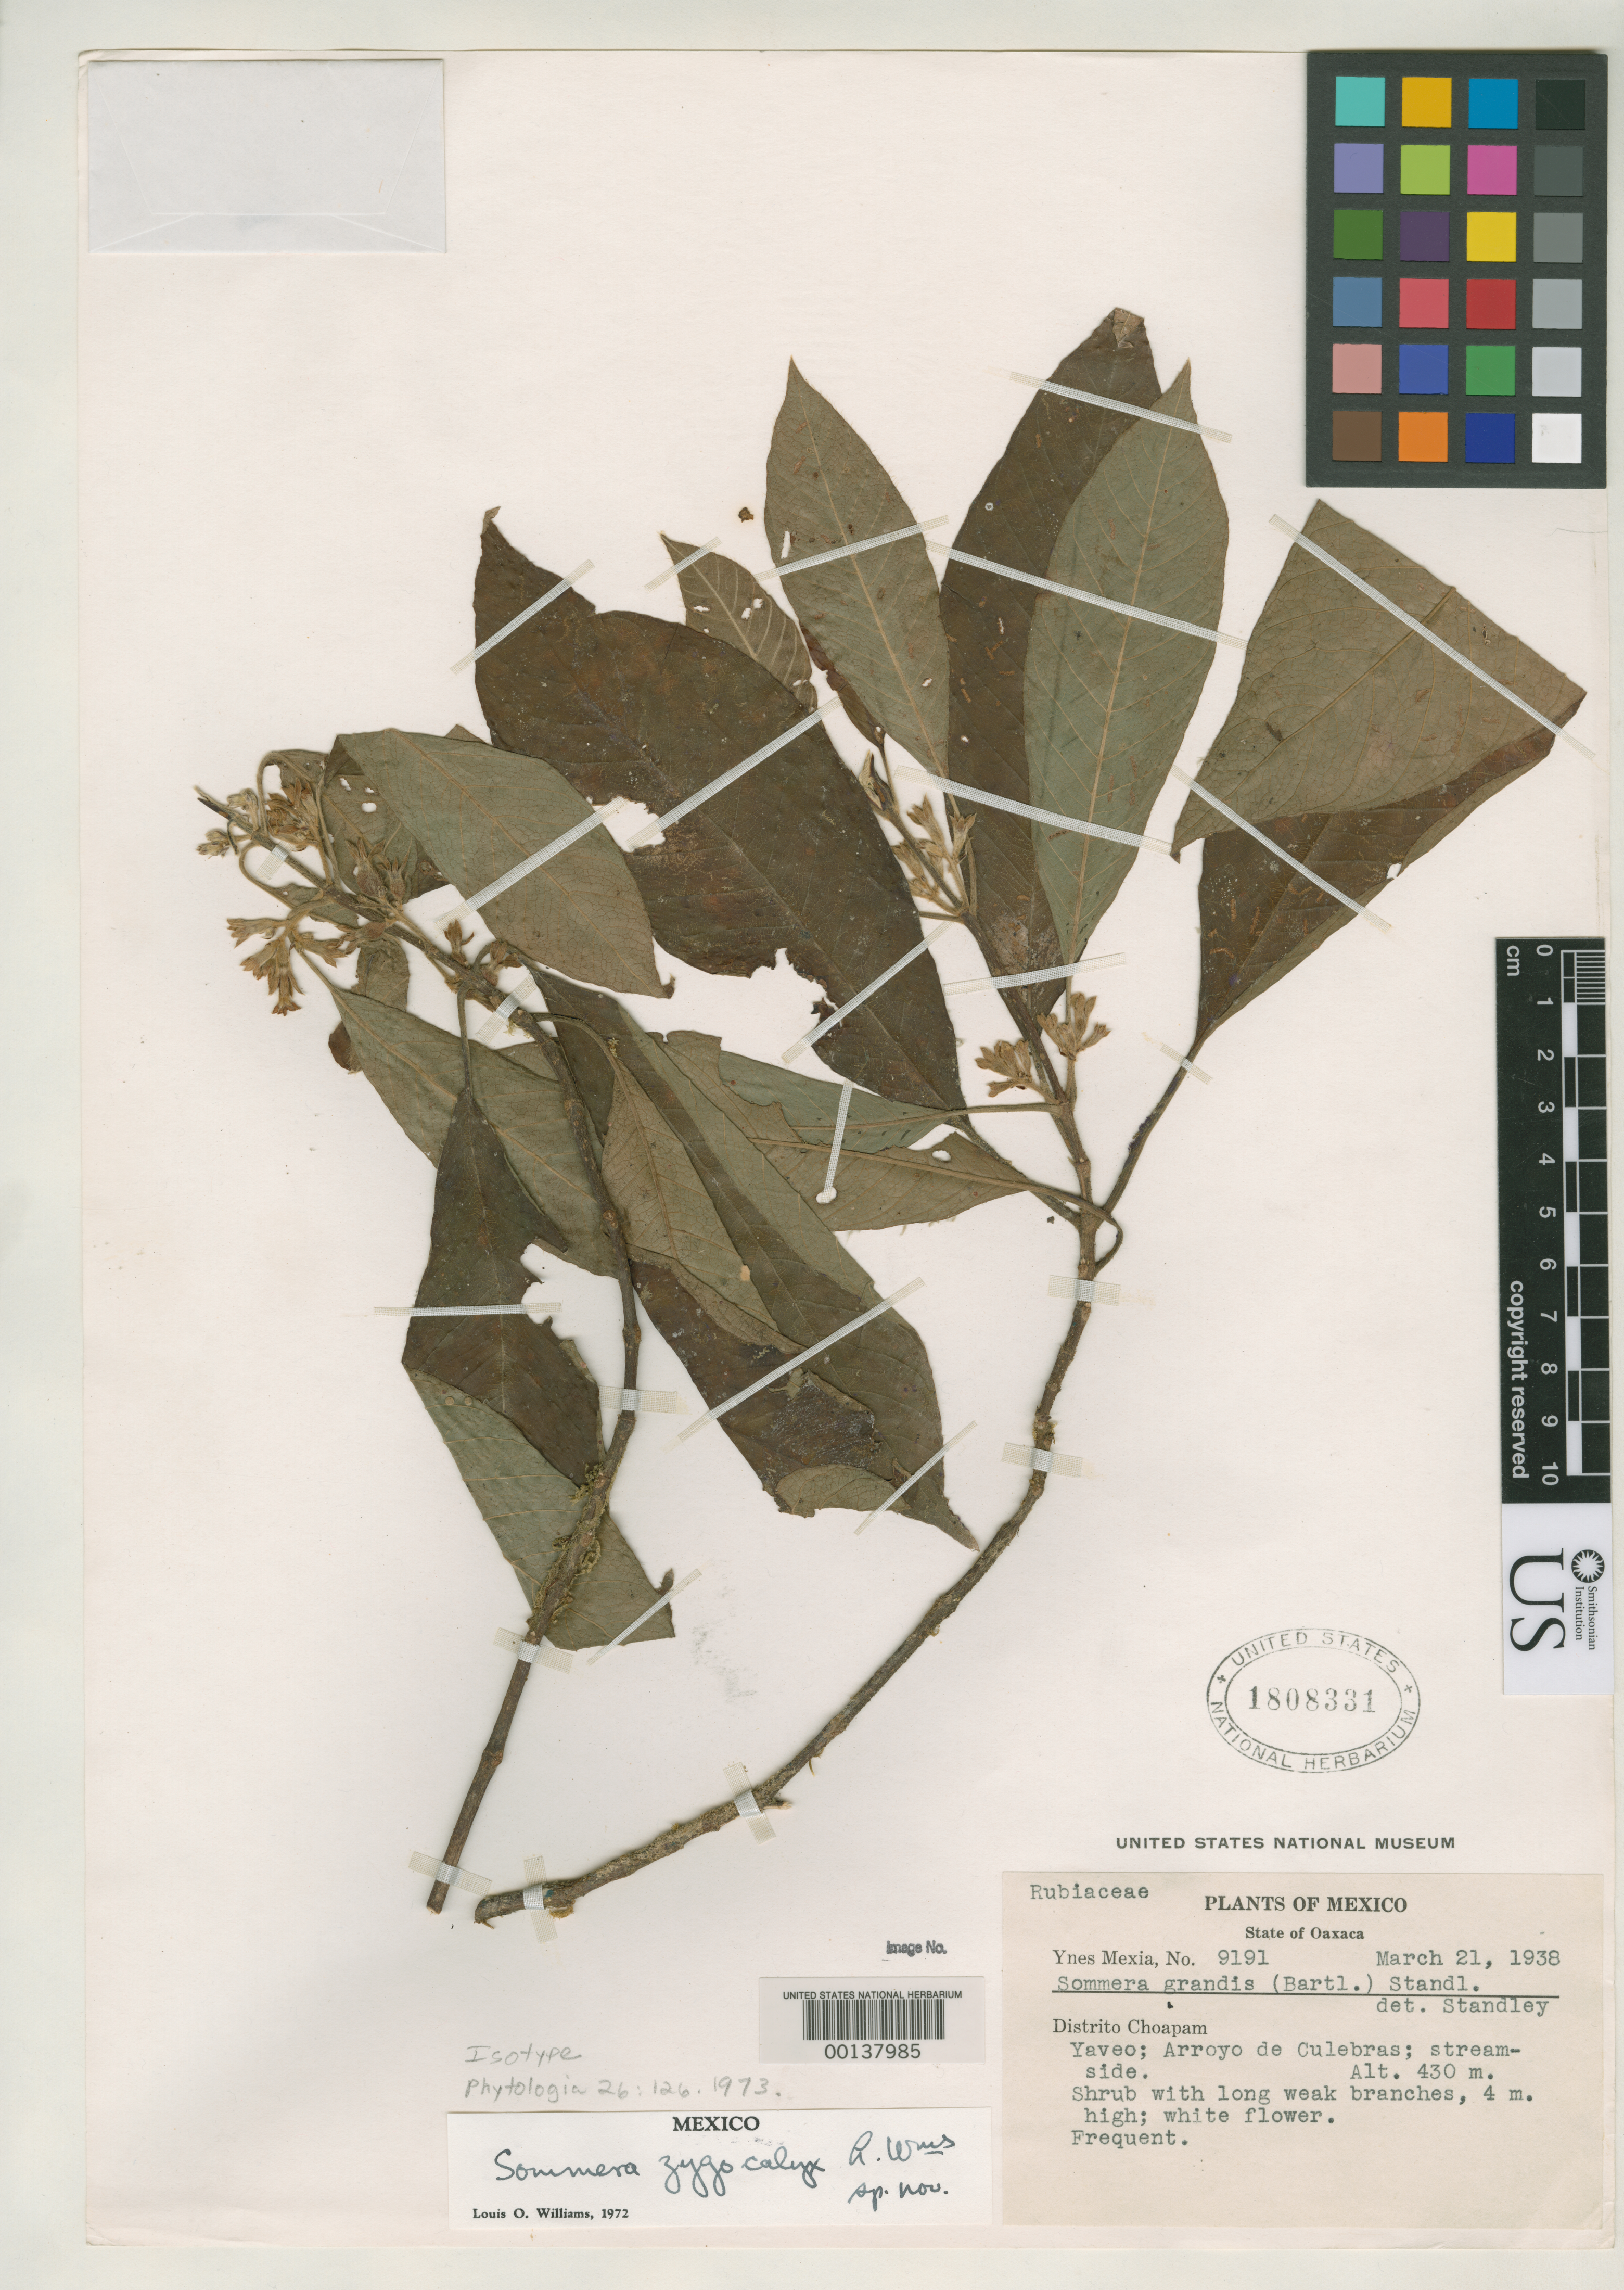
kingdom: Plantae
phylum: Tracheophyta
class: Magnoliopsida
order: Gentianales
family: Rubiaceae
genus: Sommera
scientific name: Sommera zygocalyx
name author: L.O. Williams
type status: Isotype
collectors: Y. Mexia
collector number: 9191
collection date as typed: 21 Mar 1938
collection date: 1938-03-21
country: Mexico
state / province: Oaxaca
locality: Yaveo, Arroyo de Culebras.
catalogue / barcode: US 1808331